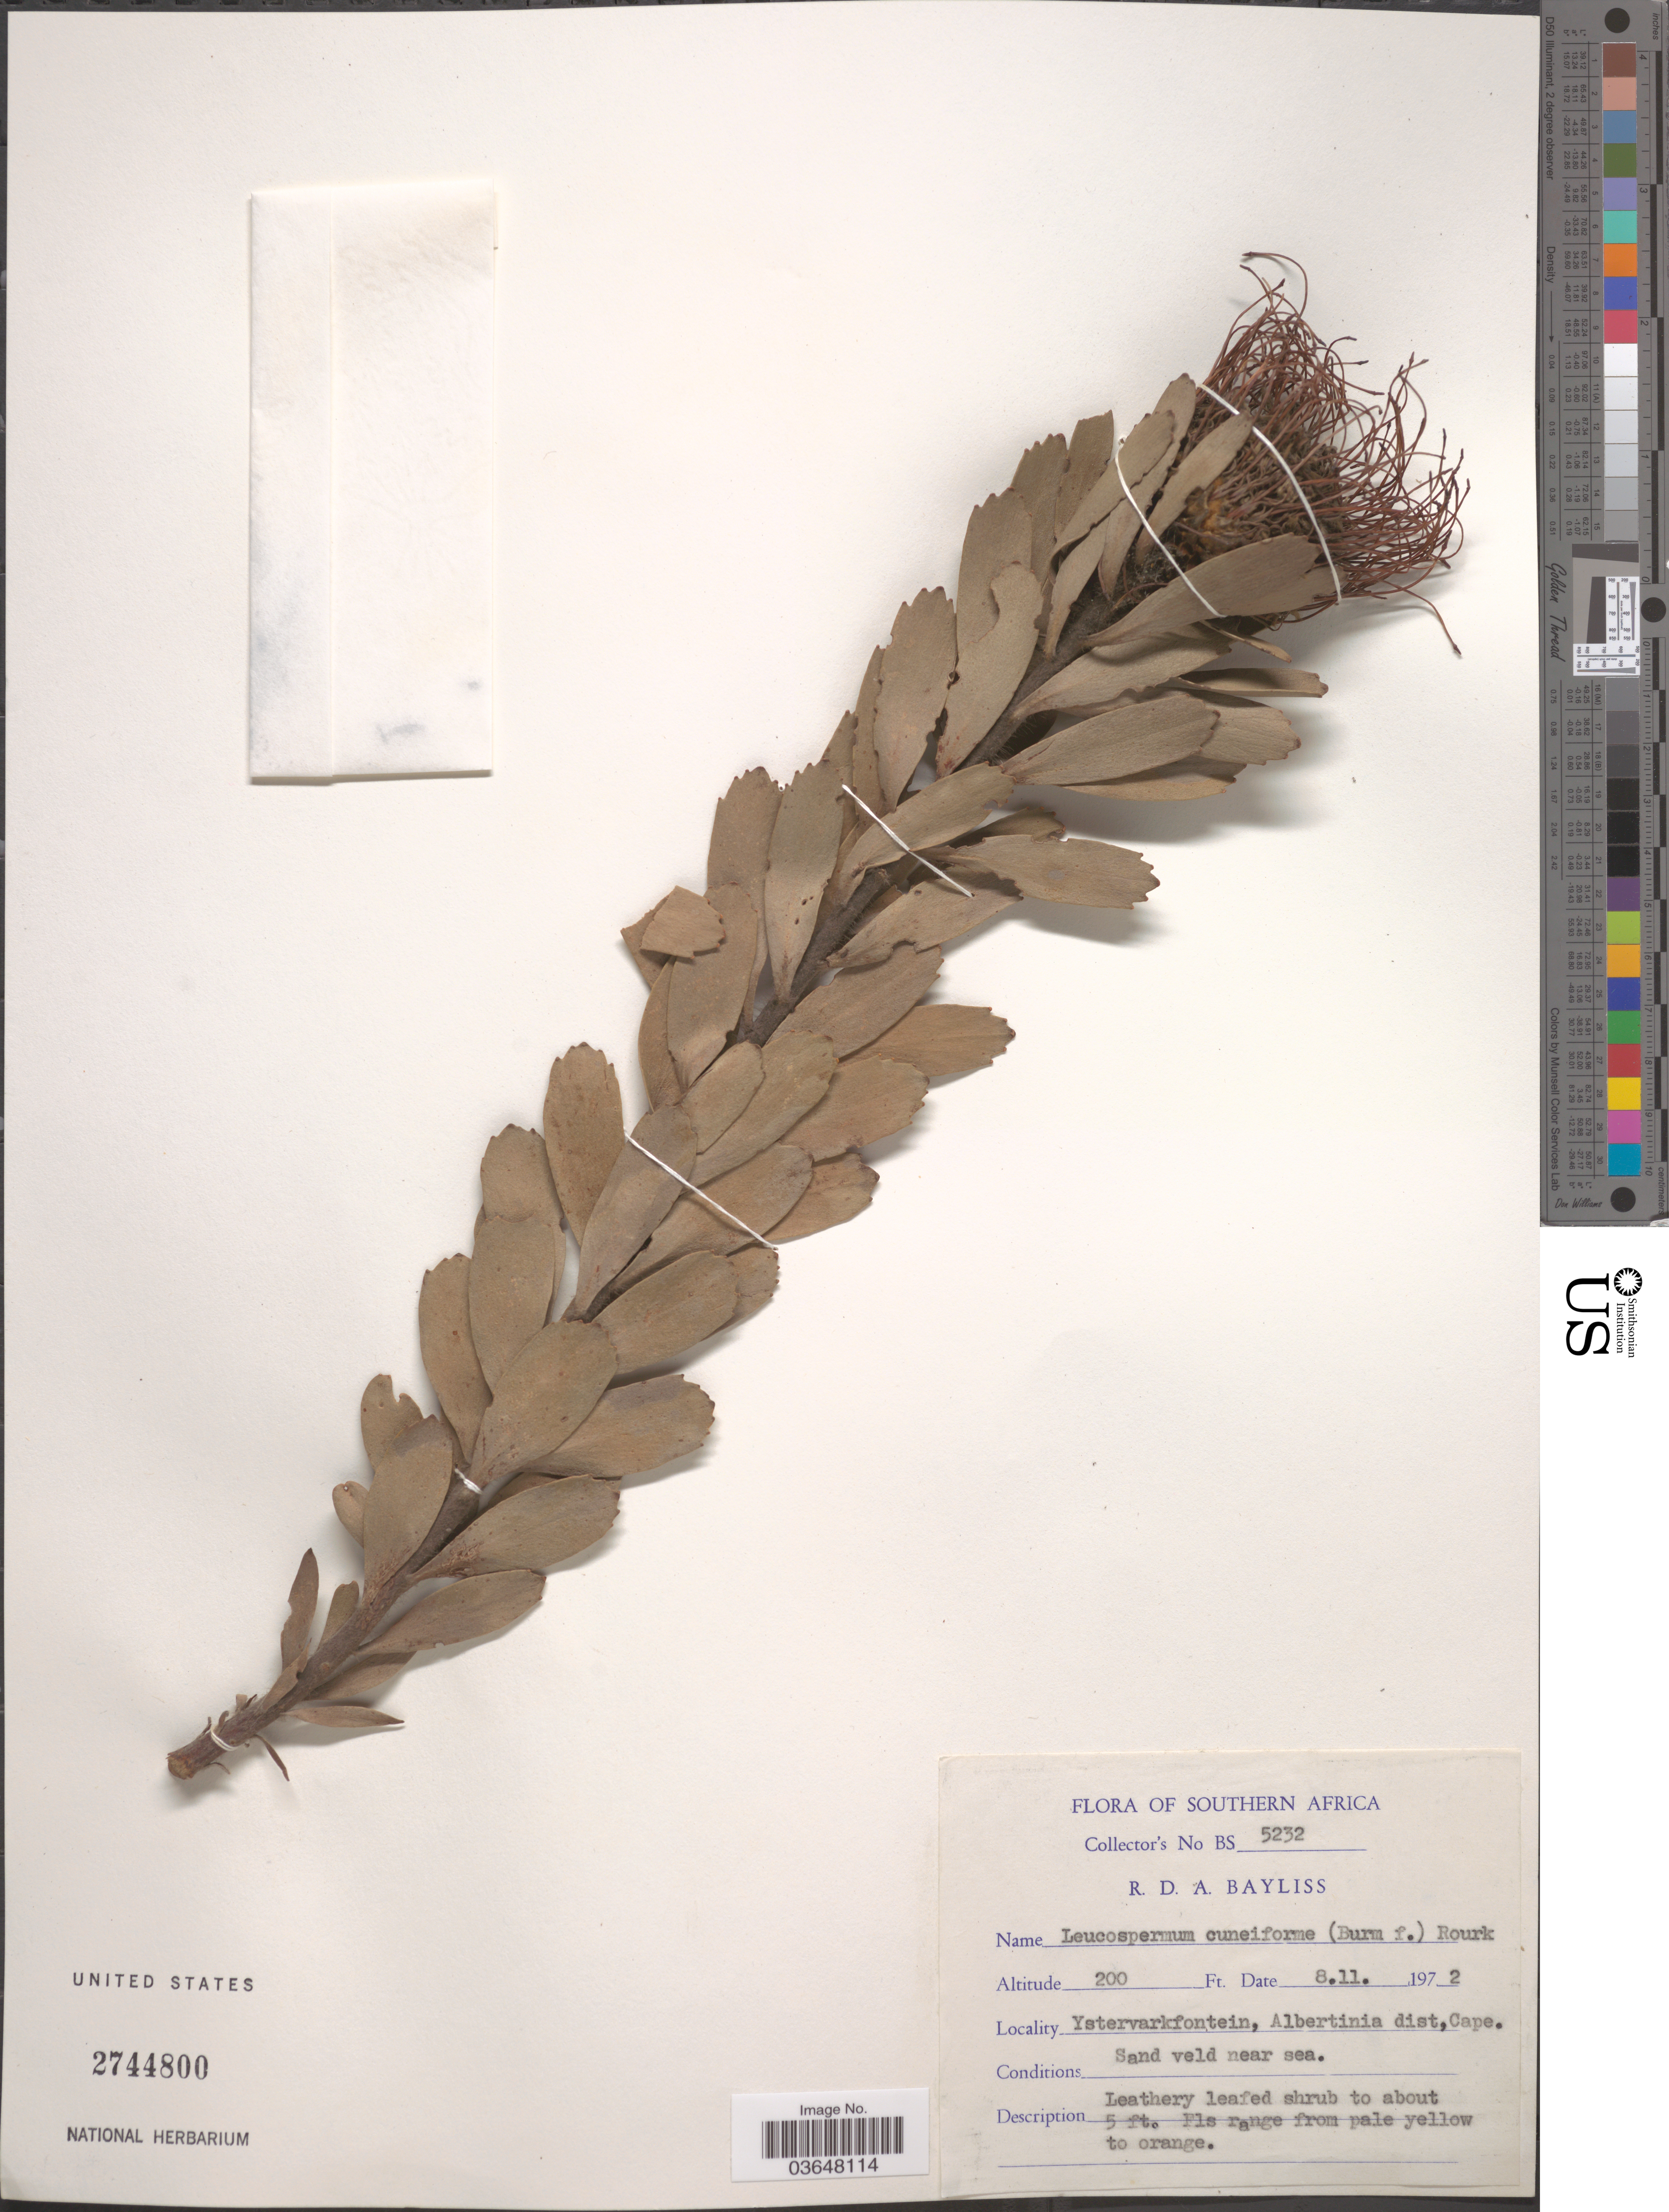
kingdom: Plantae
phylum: Tracheophyta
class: Magnoliopsida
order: Proteales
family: Proteaceae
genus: Leucospermum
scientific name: Leucospermum cuneiforme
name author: Rourke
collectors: R. Bayliss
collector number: BS5232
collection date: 1972-11-08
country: South Africa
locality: Southern Africa. Ystervarkfontein, Albertinia dist, Cape.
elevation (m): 61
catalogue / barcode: US 2744800